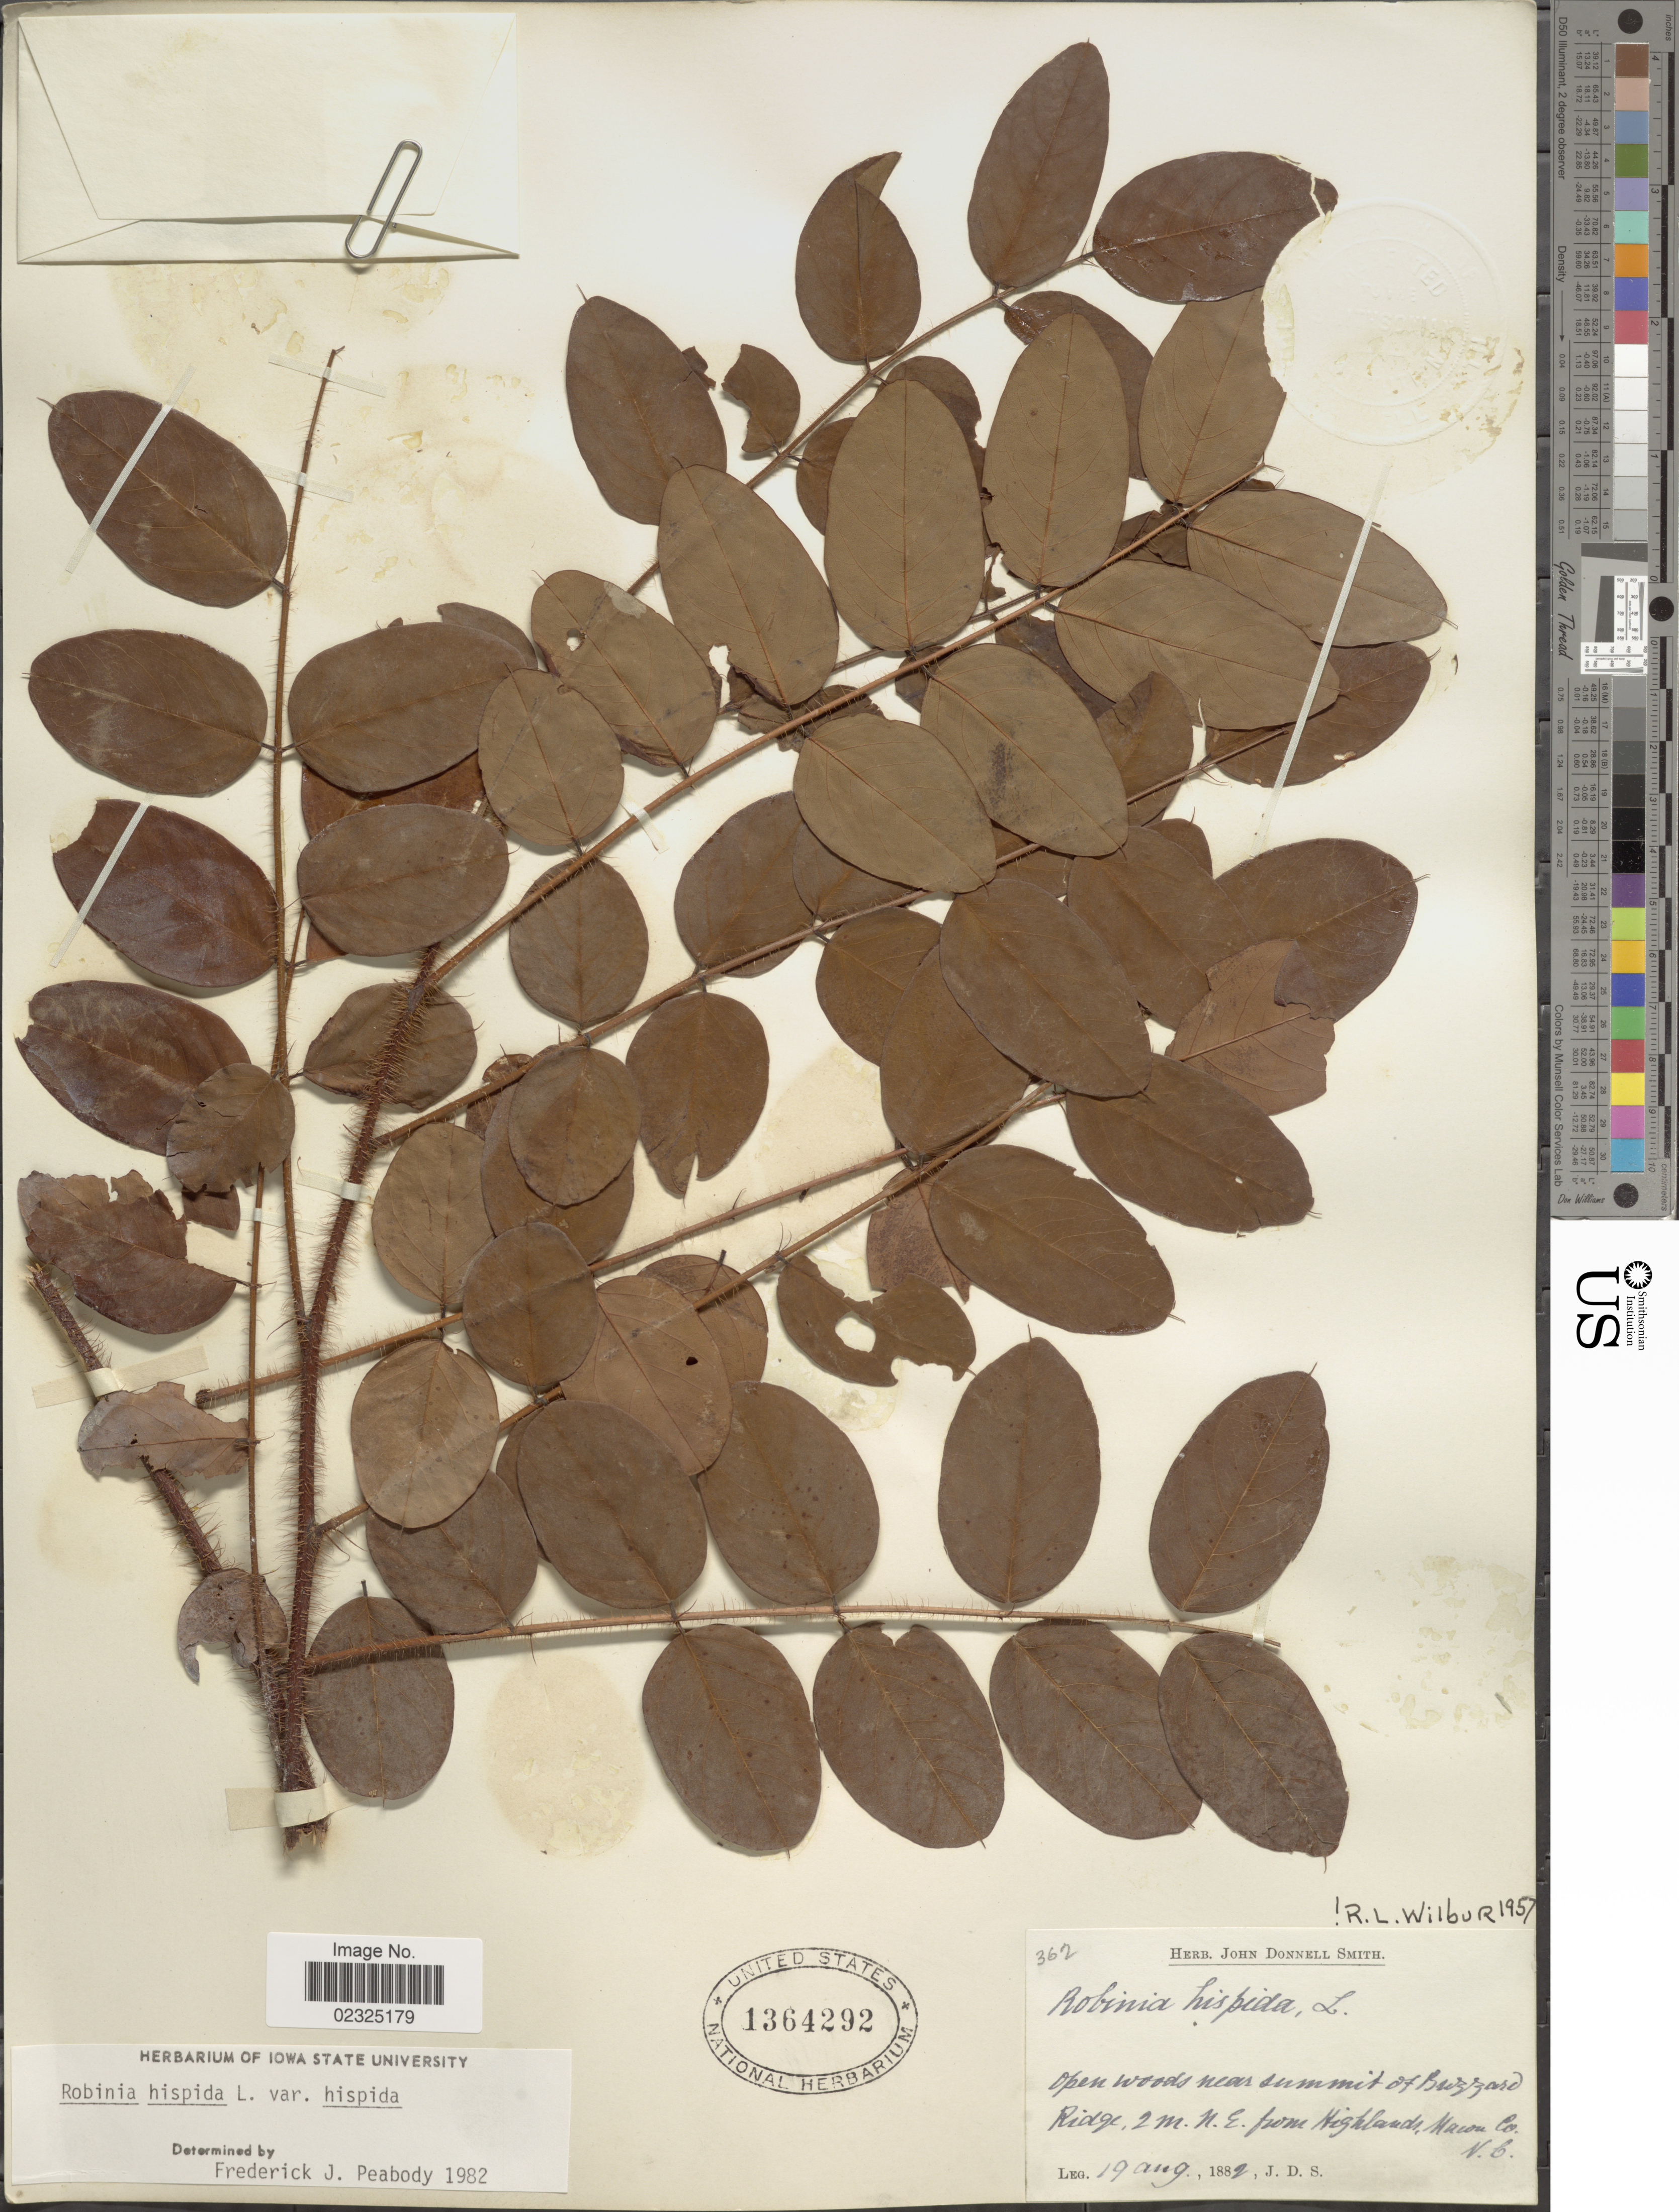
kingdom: Plantae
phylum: Tracheophyta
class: Magnoliopsida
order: Fabales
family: Fabaceae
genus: Robinia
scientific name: Robinia hispida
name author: L.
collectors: J. Donnell Smith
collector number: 362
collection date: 1882-08-19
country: United States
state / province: North Carolina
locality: Open woods near summit of Buzzard Ridge, 2 m. N.E. from Highlands, Macon Co.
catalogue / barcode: US 1364292